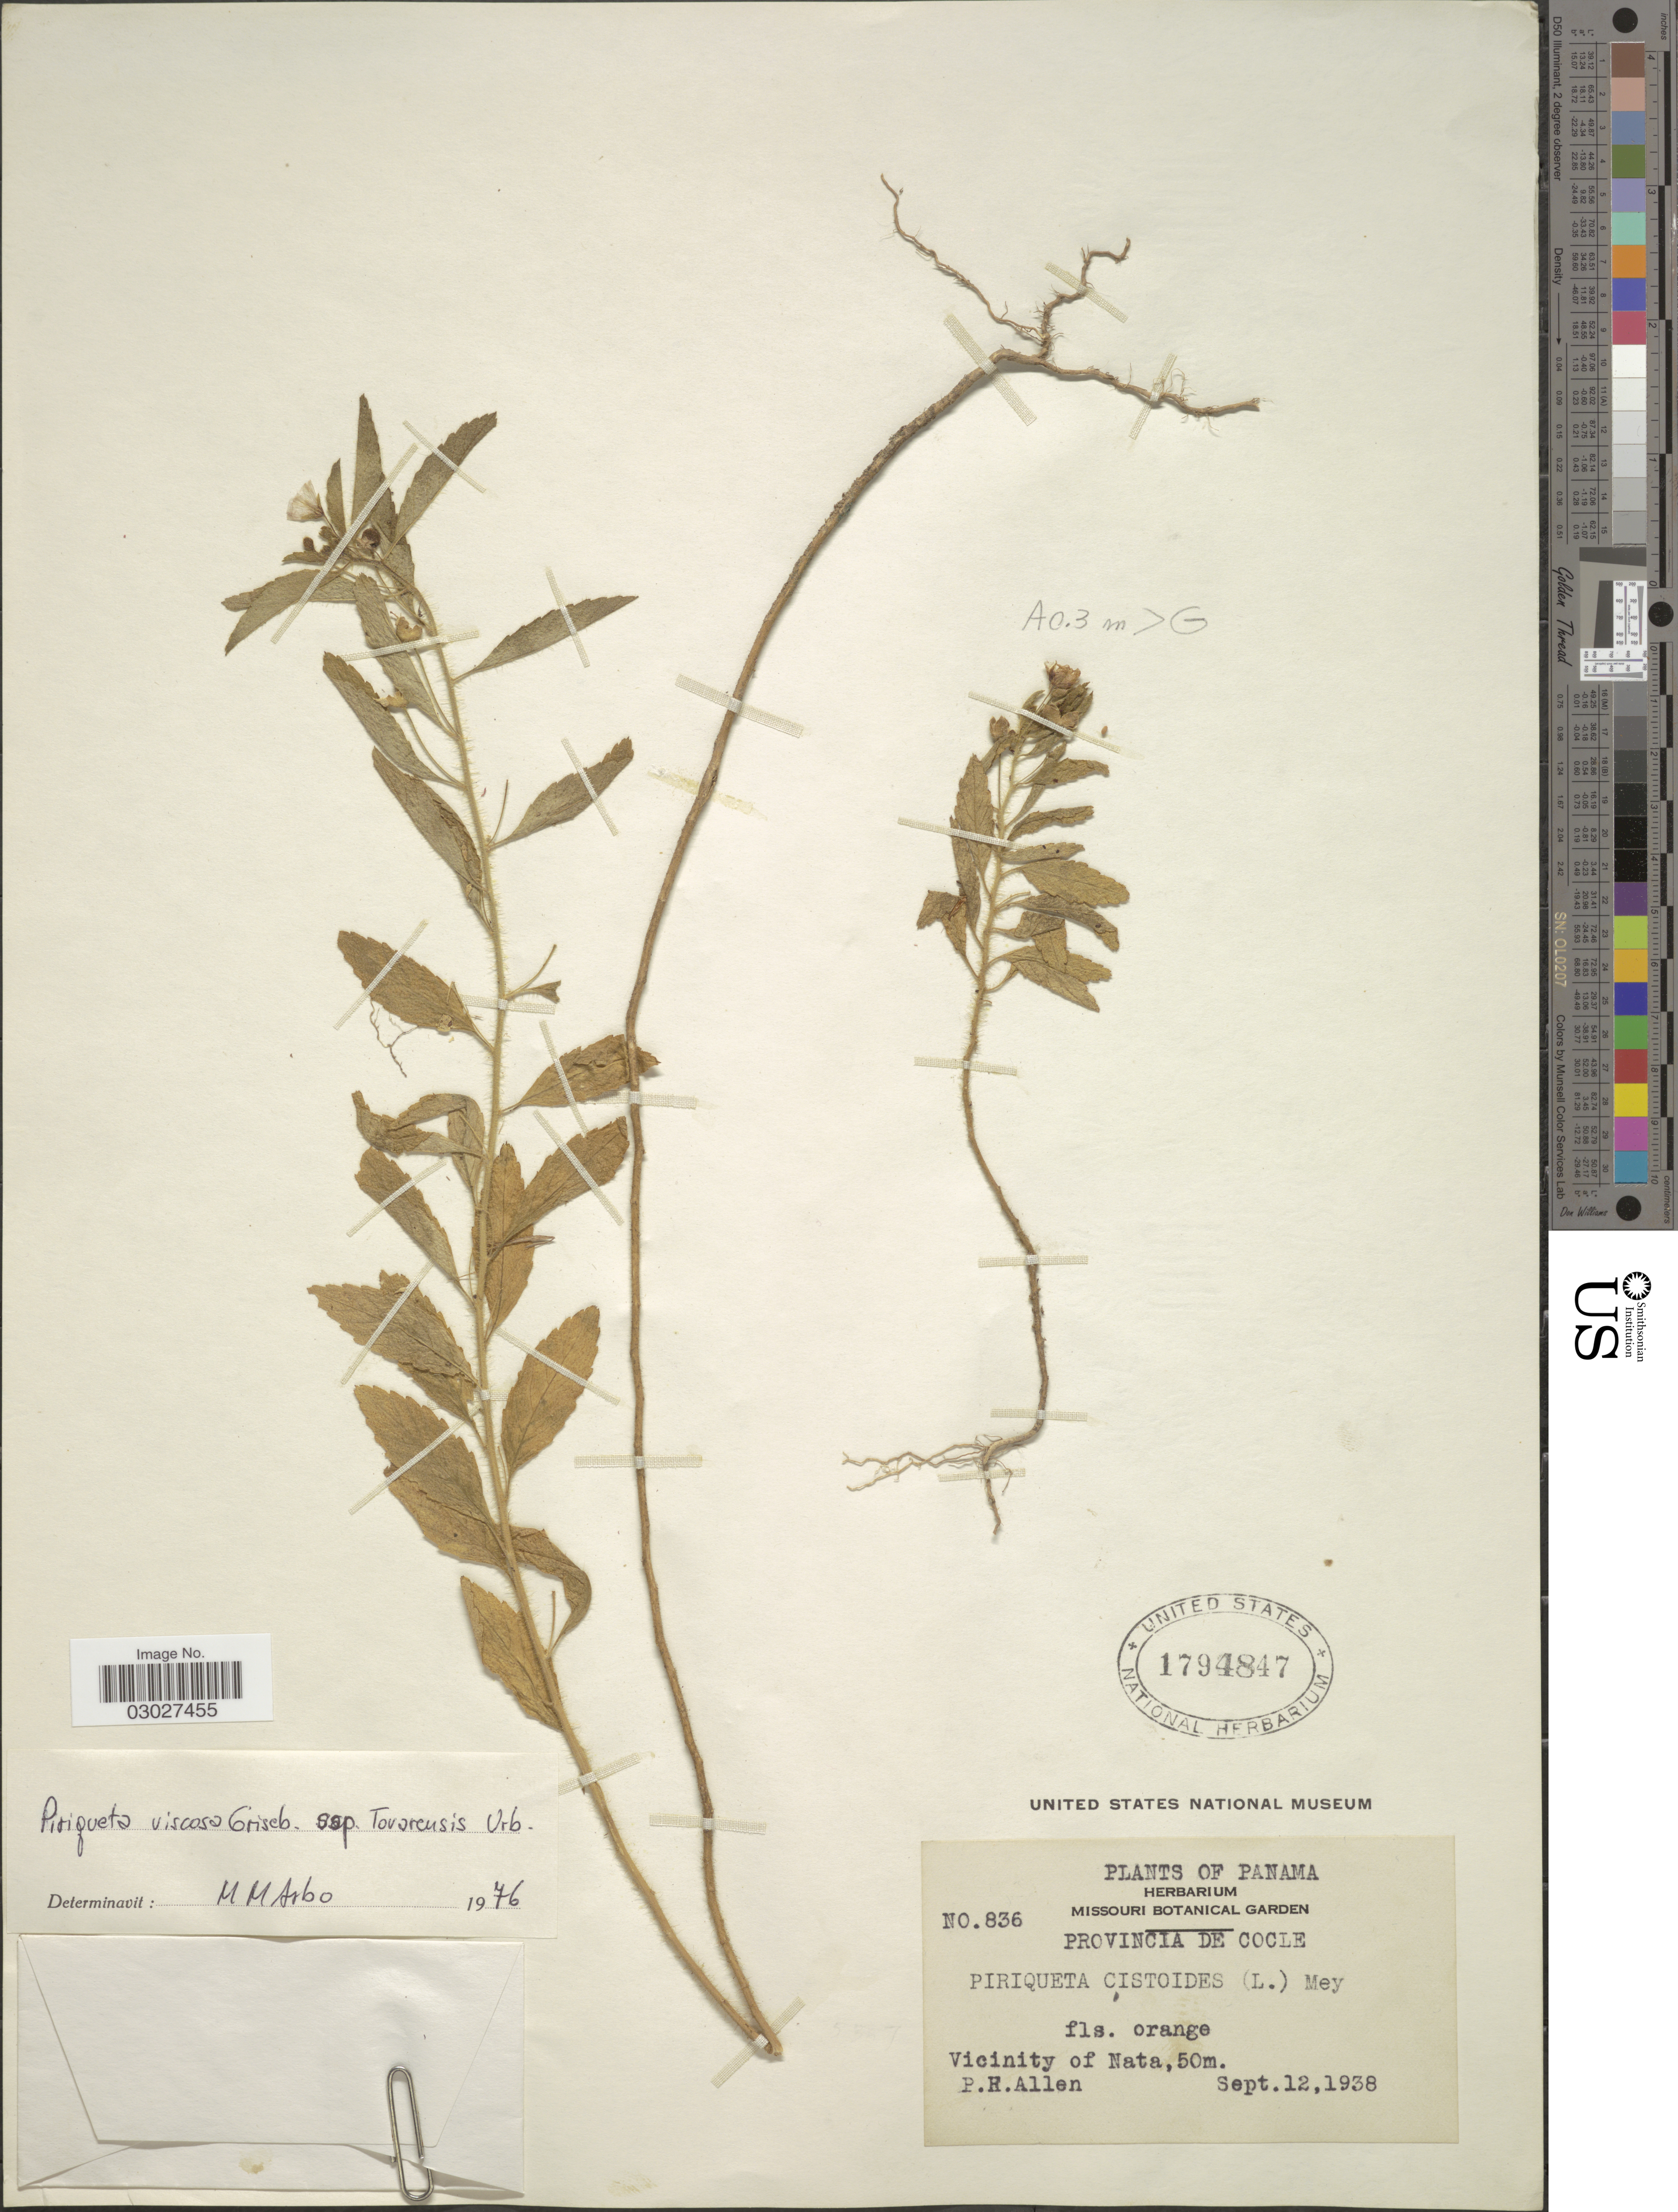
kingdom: Plantae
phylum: Tracheophyta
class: Magnoliopsida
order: Malpighiales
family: Turneraceae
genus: Piriqueta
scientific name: Piriqueta viscosa subsp. tovarensis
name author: Urb.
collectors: P. H. Allen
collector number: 836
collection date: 1938-09-12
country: Panama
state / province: Coclé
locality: Vicinity of Nata.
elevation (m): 50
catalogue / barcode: US 1794847